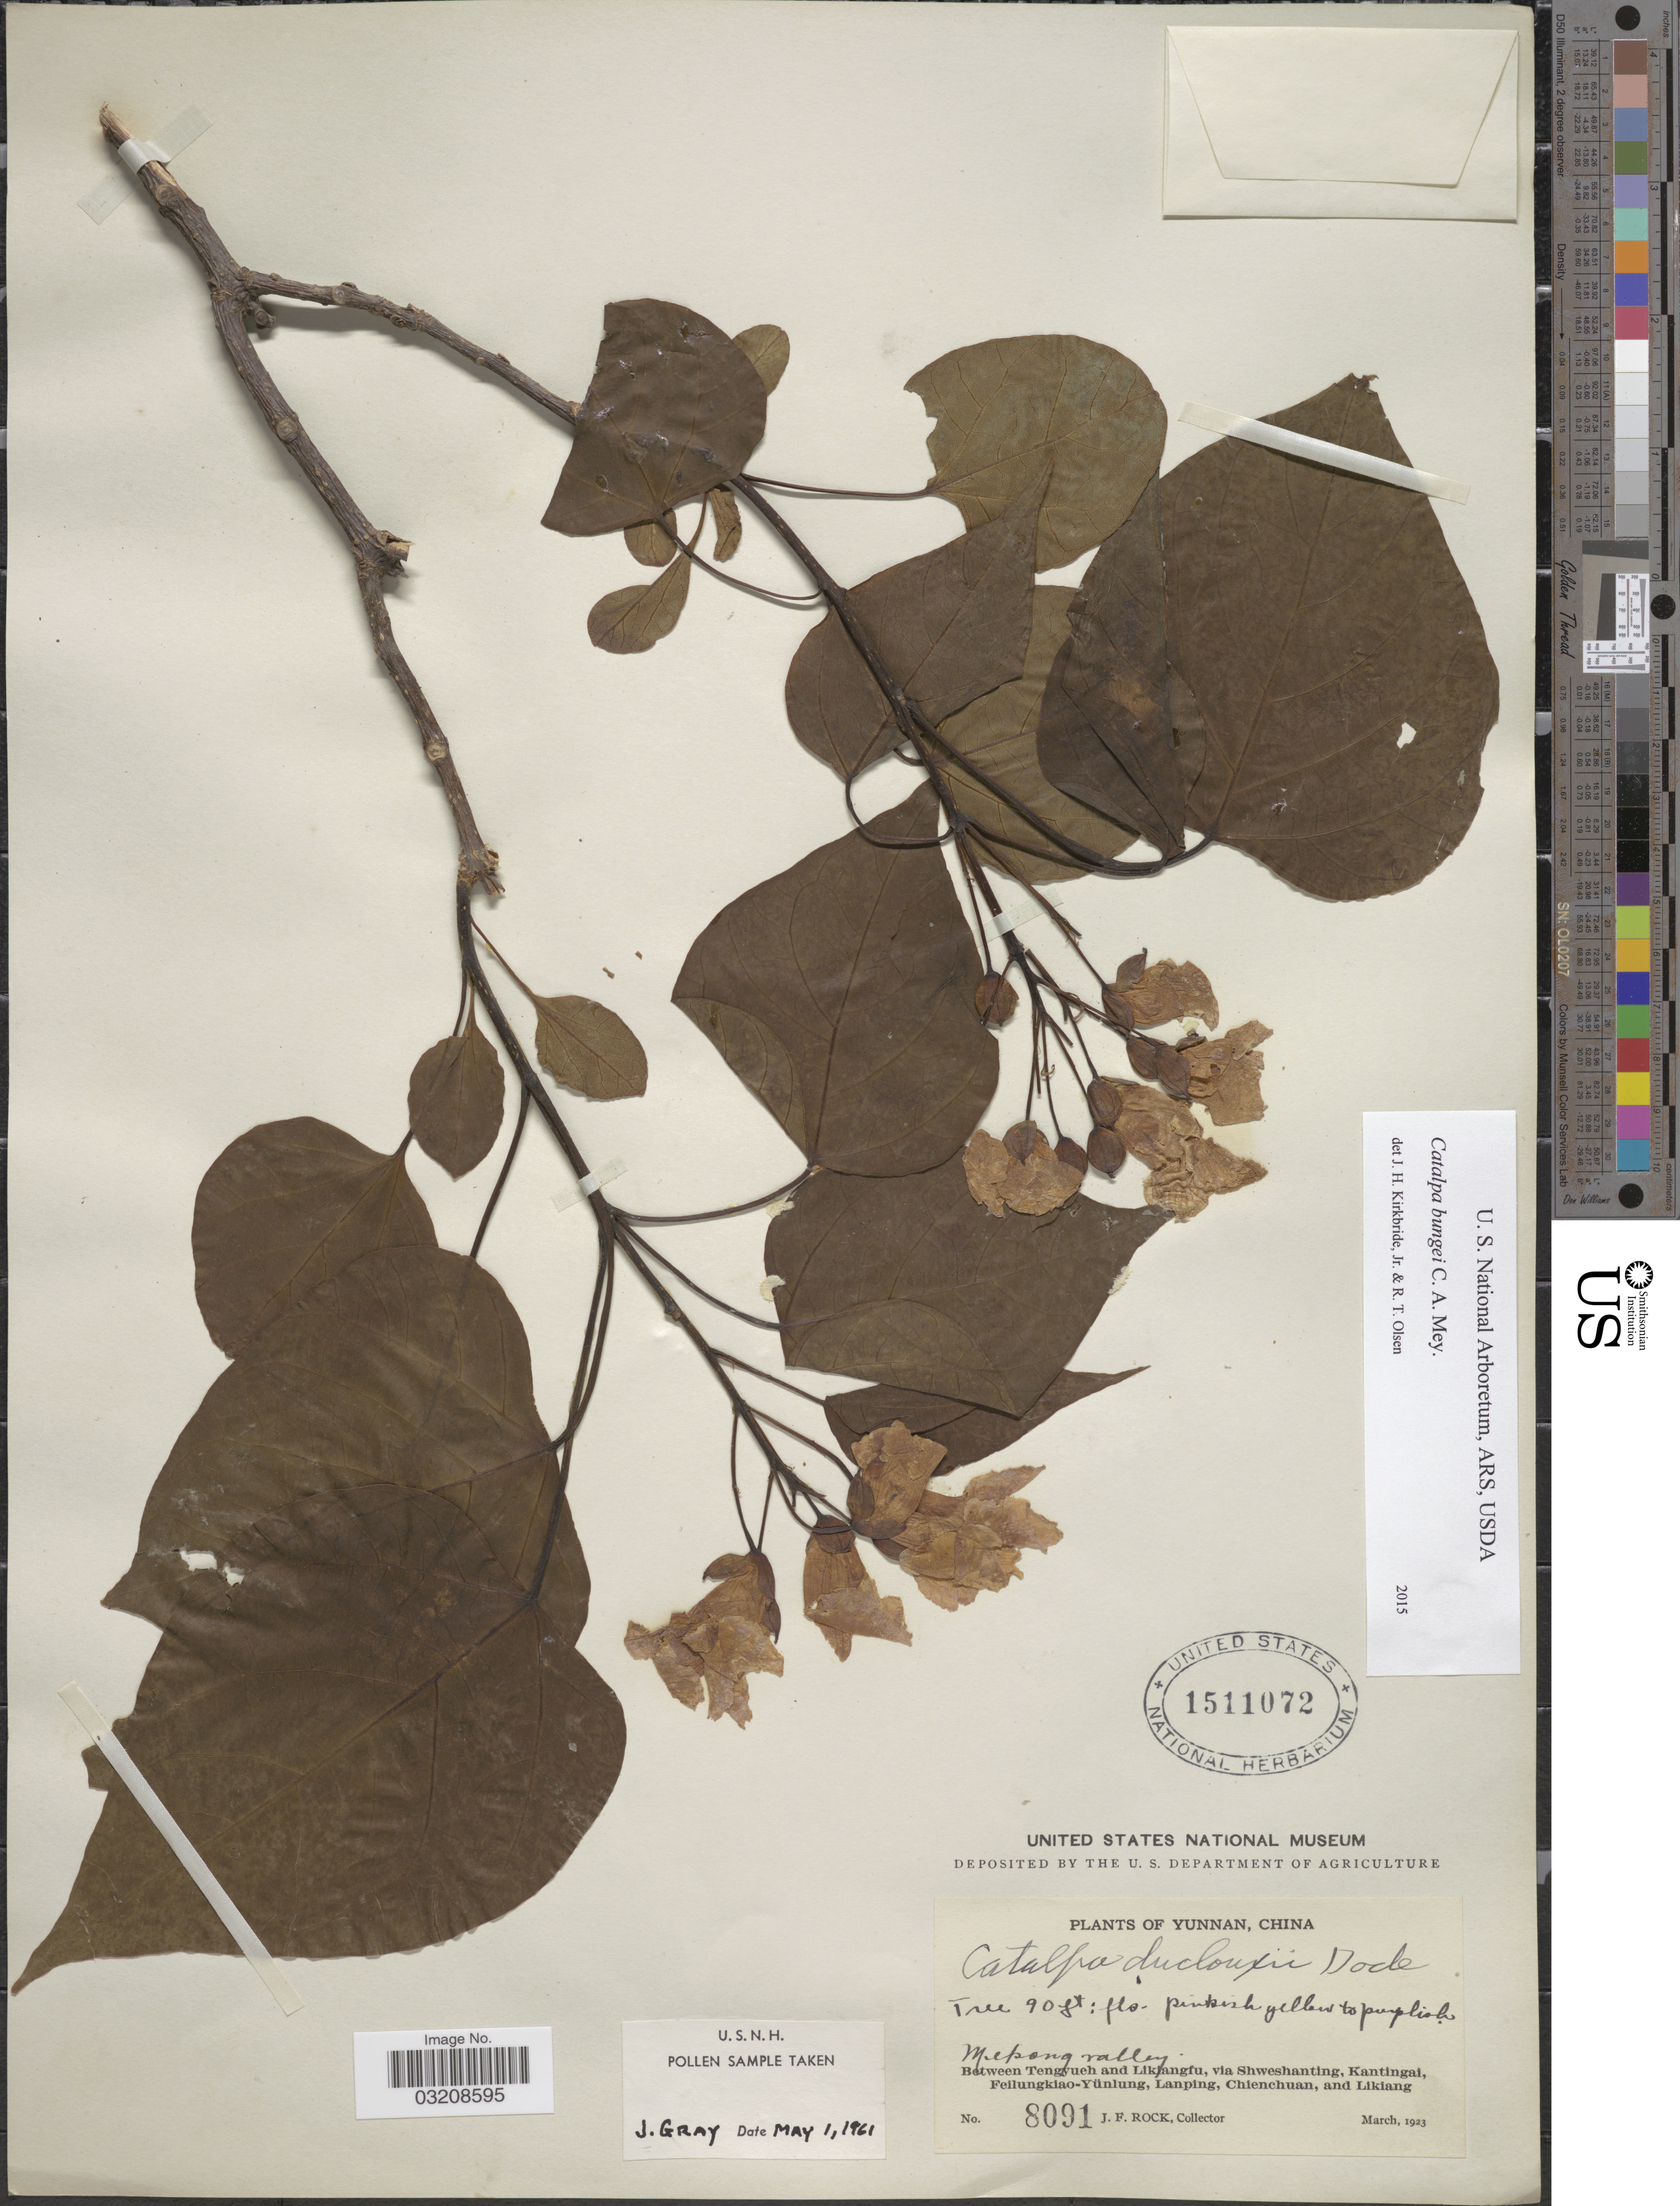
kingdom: Plantae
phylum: Tracheophyta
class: Magnoliopsida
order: Lamiales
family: Bignoniaceae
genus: Catalpa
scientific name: Catalpa bungei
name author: C.A. Mey.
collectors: J. Rock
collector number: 8091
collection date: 1923-03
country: China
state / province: Yunnan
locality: Mepong valley. Between Tengyueh and Likiangfu, via Shweshanting, Kantingai, Feilungkiao-Yünlung, Lanping, Chienchuan, and Likiang.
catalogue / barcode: US 1511072